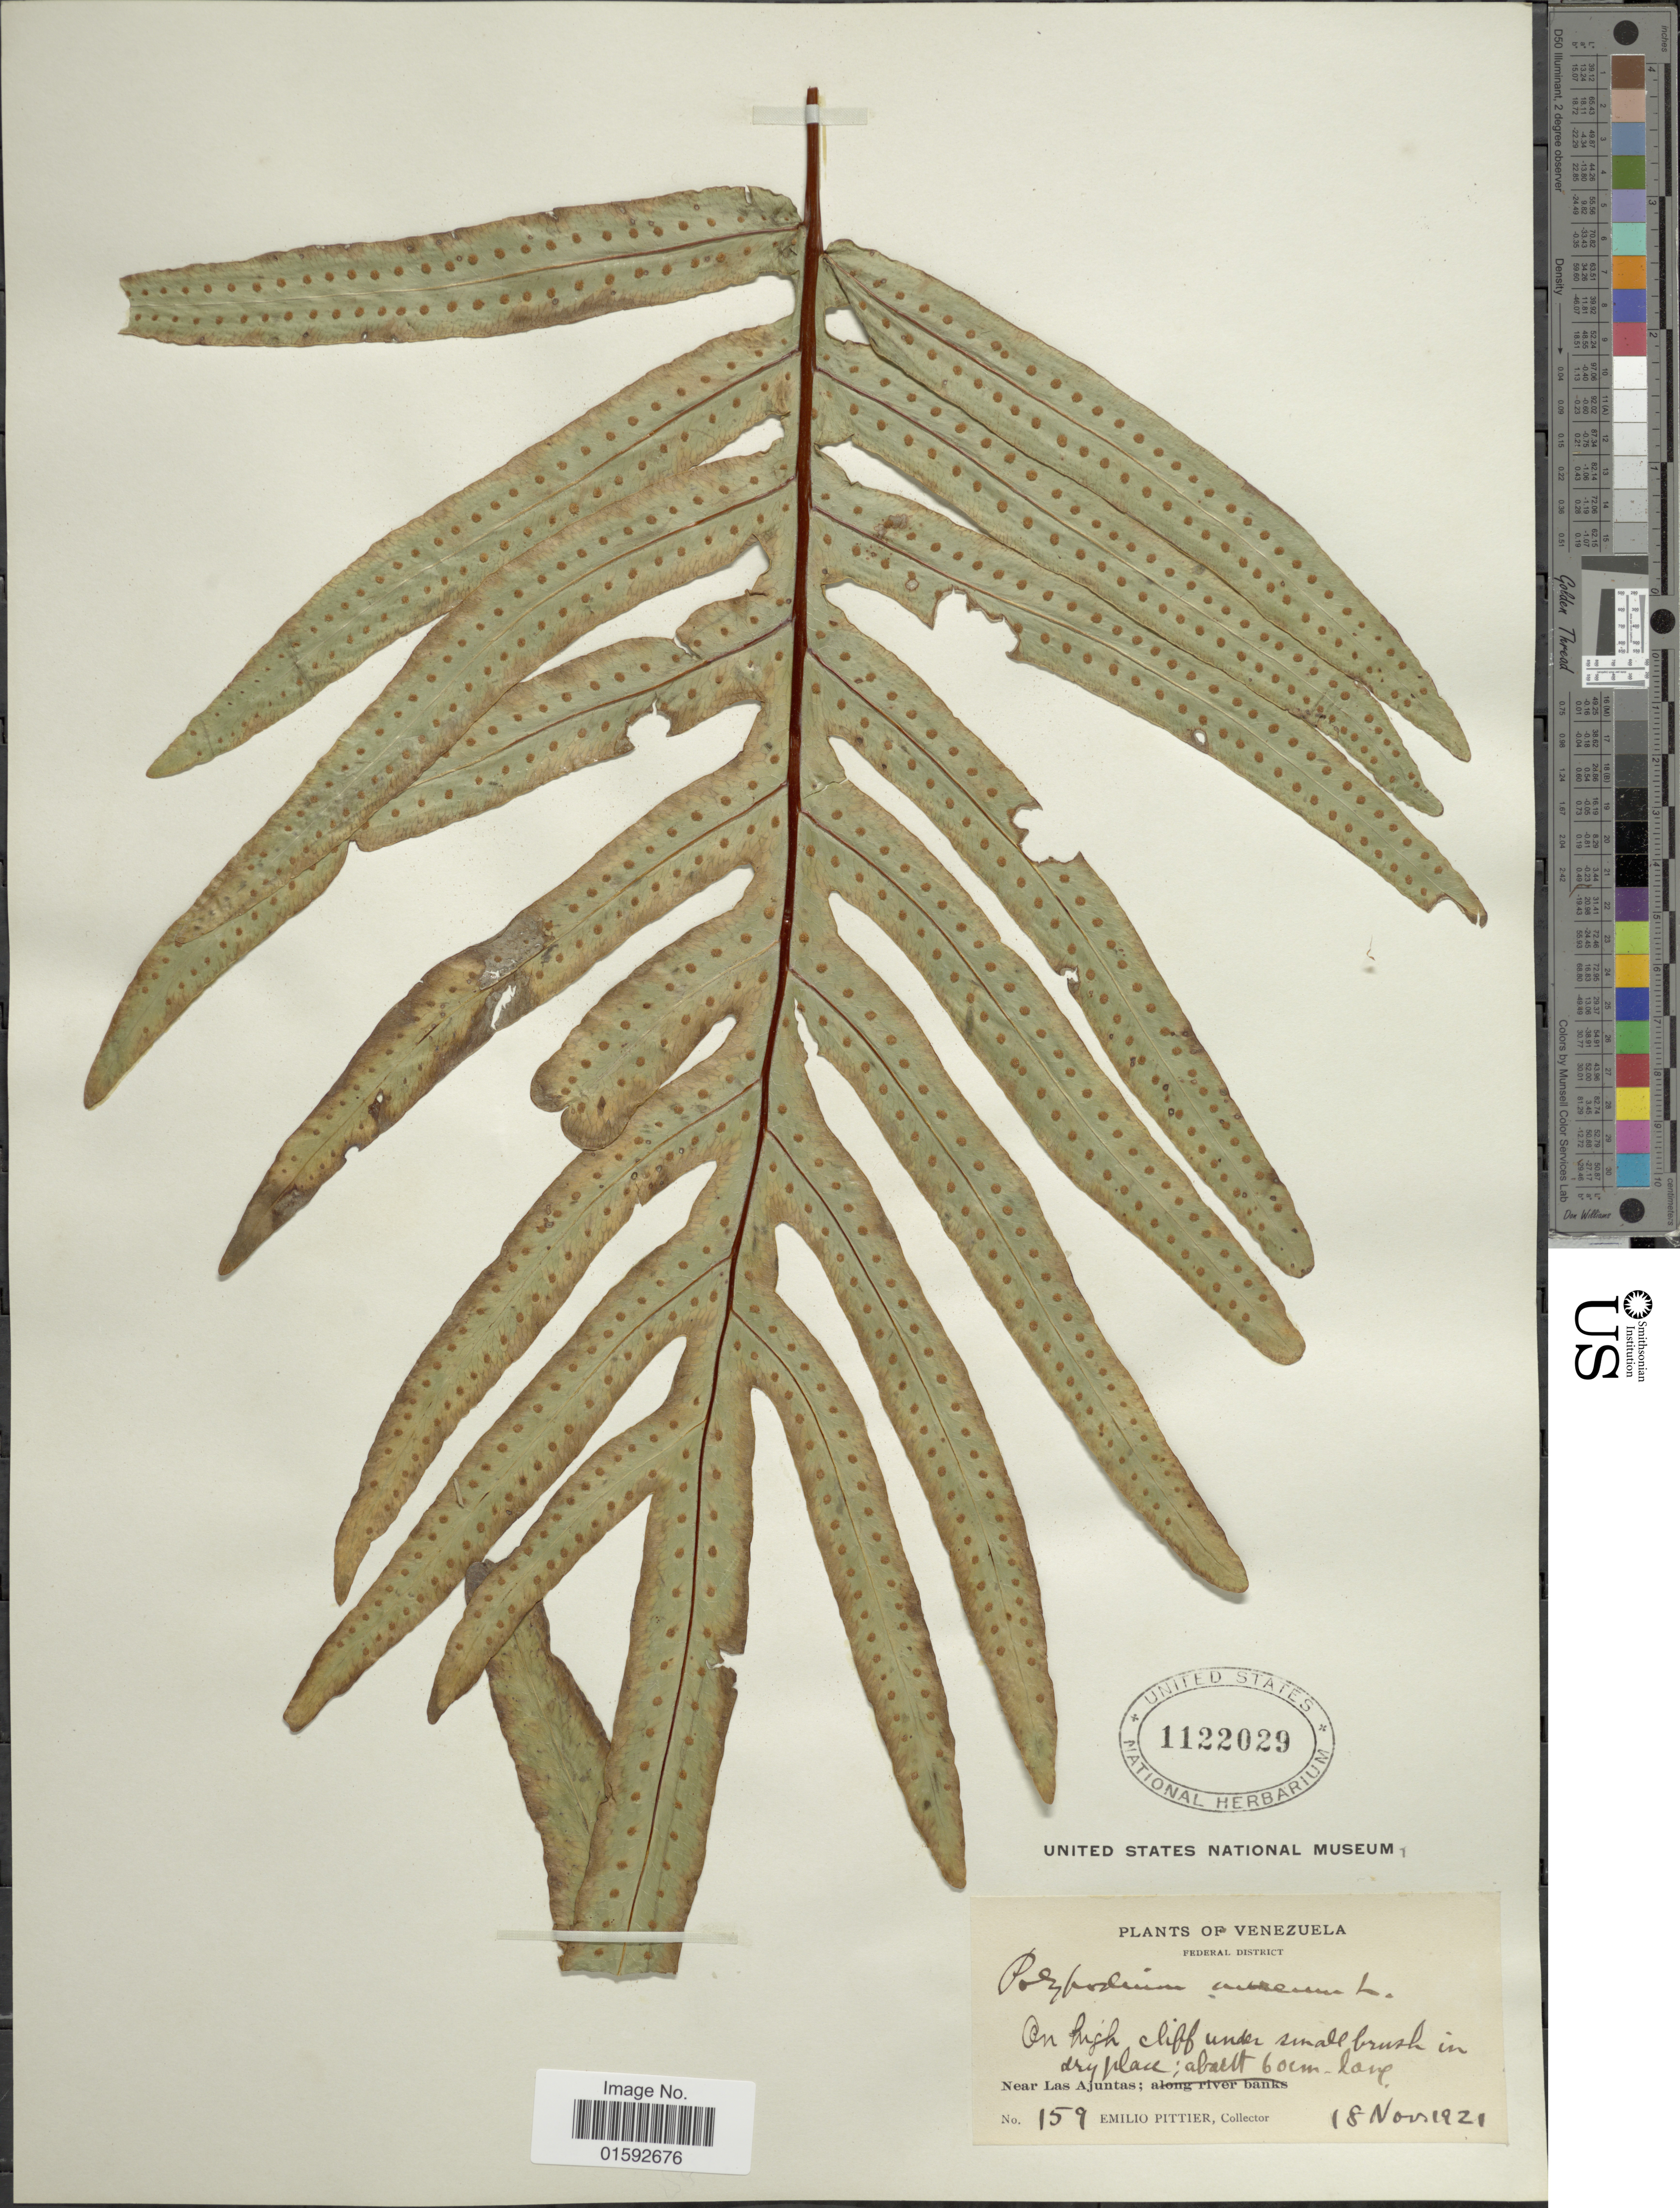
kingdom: Plantae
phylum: Tracheophyta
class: Polypodiopsida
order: Polypodiales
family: Polypodiaceae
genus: Phlebodium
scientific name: Phlebodium pseudoaureum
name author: (Cav.) Lellinger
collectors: E. Pittier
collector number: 159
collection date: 1921-11-18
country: Venezuela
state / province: Distrito Federal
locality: Federal District, Near Las Ajuntas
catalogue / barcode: US 1122029